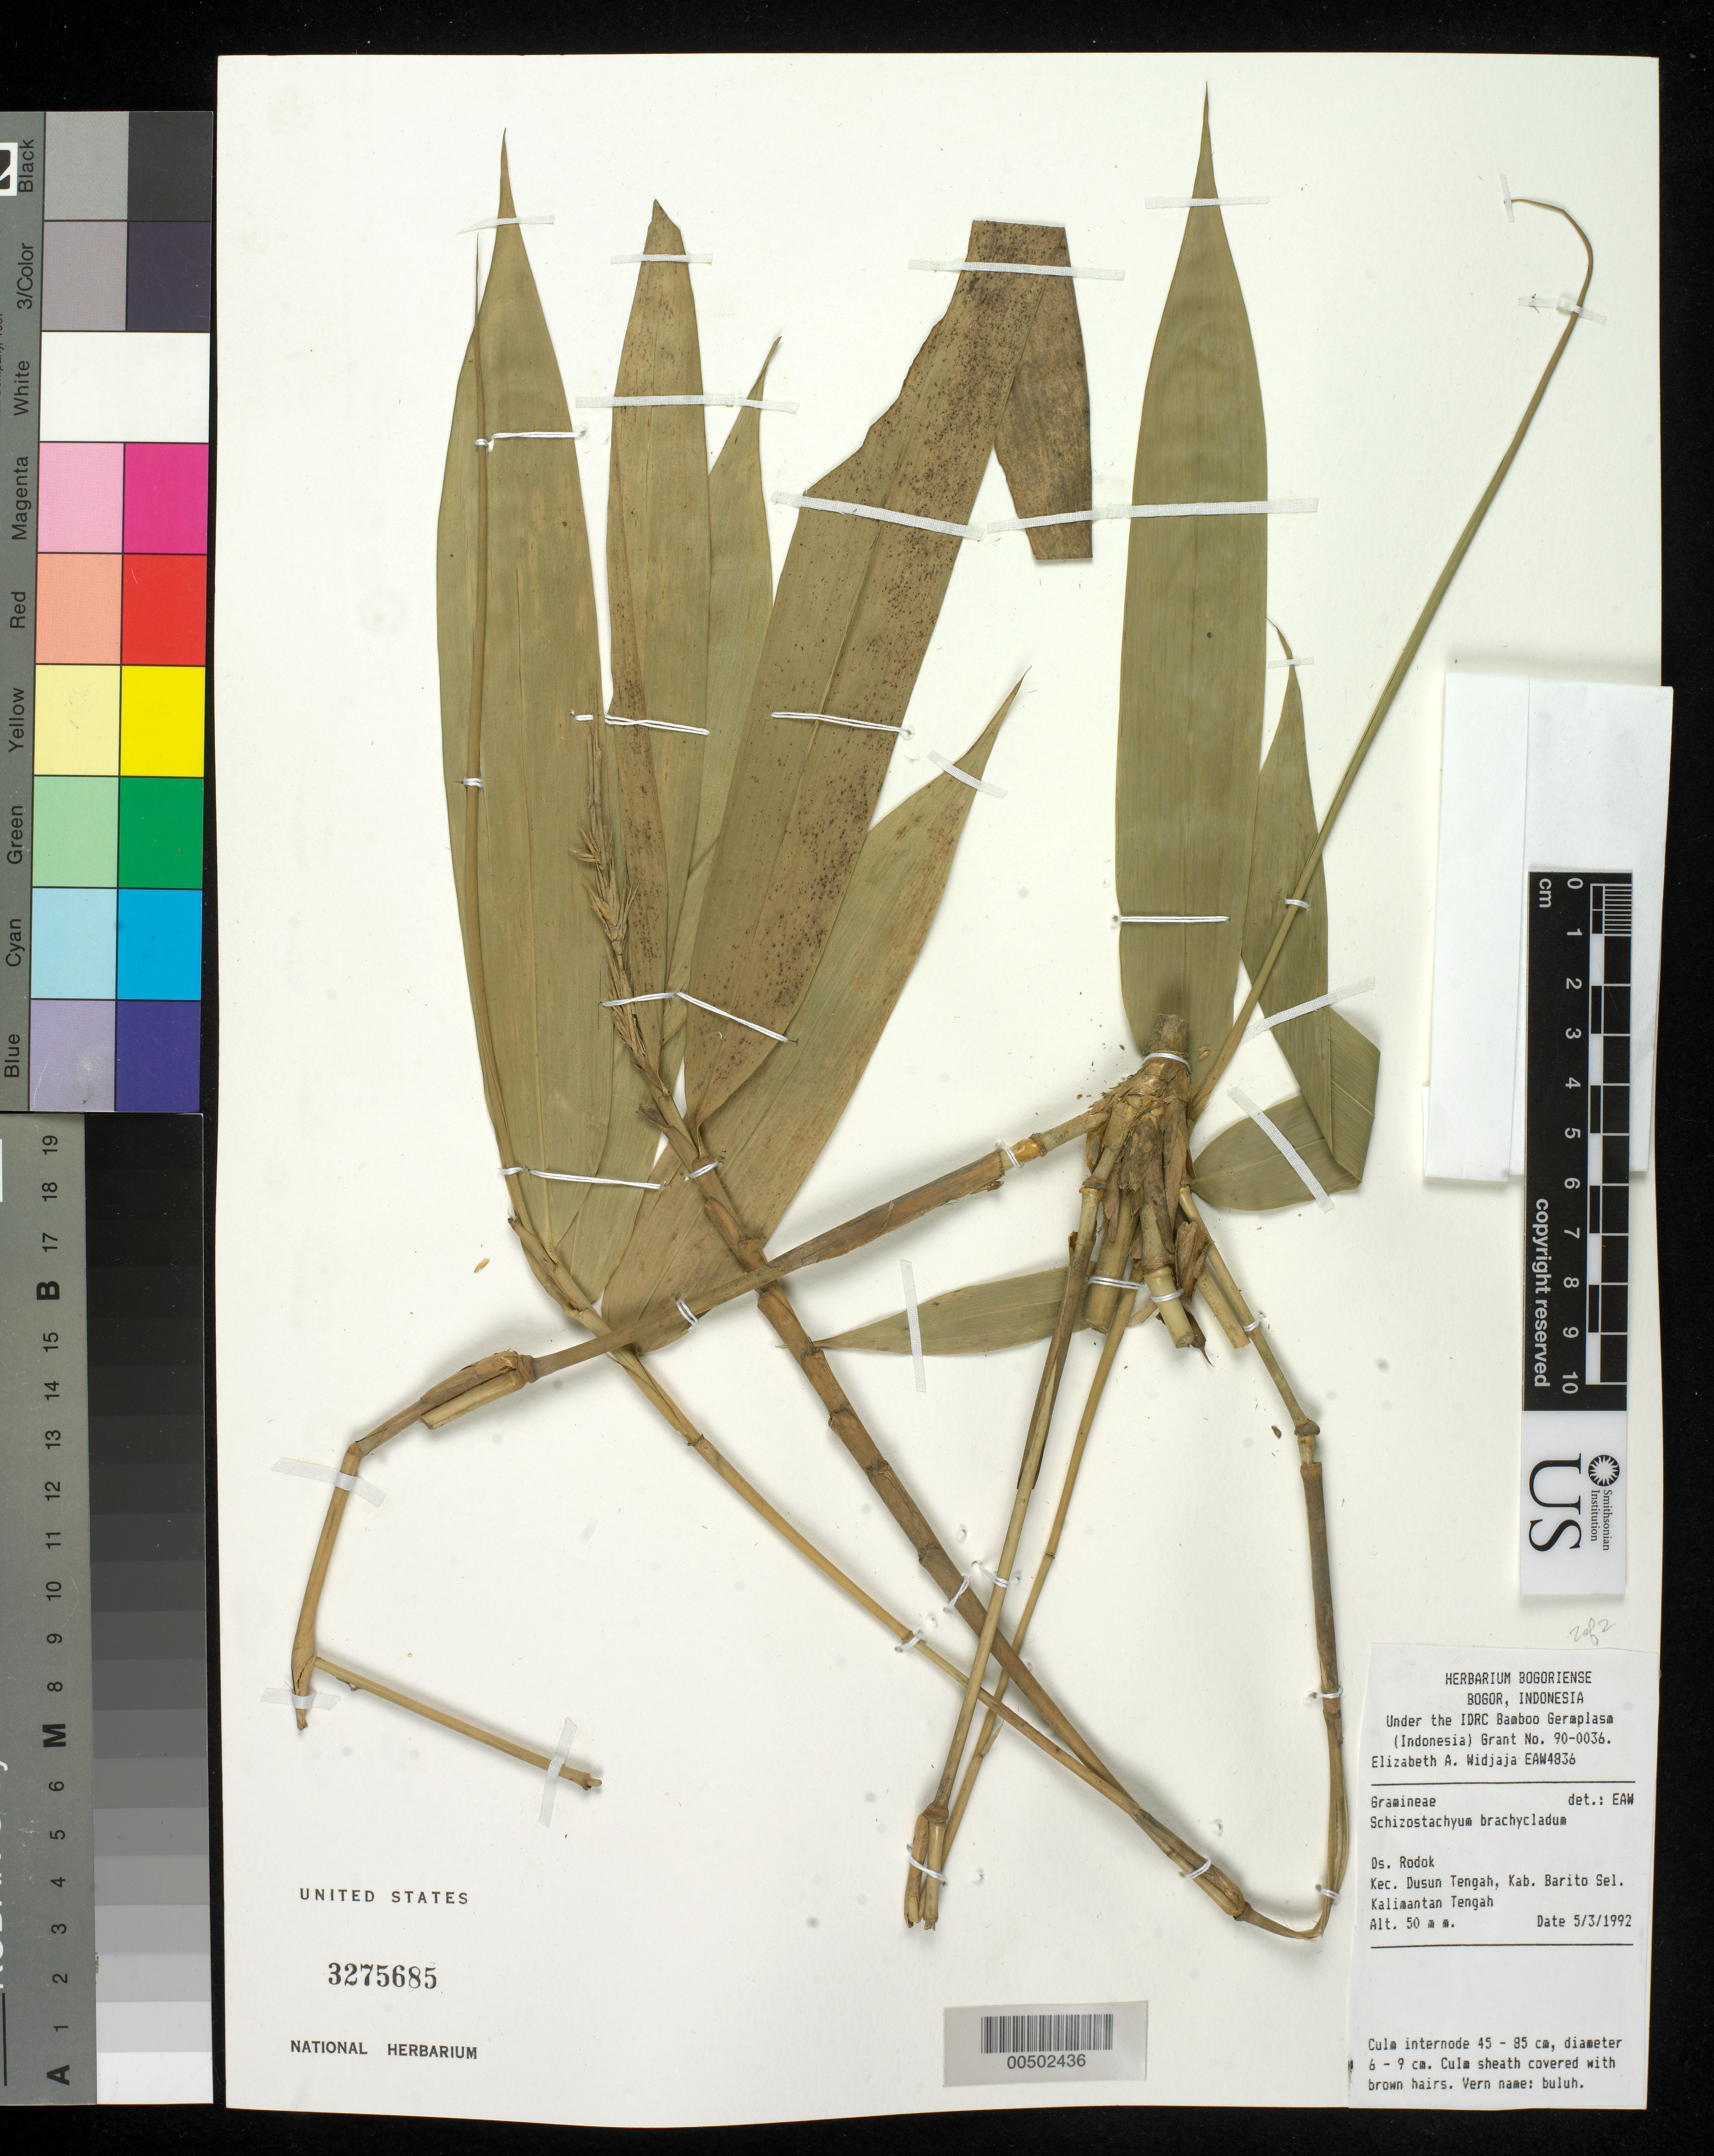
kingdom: Plantae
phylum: Tracheophyta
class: Liliopsida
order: Poales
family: Poaceae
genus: Schizostachyum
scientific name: Schizostachyum brachycladum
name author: (Kurz ex Munro) Kurz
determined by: Widjaja, E. A.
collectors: E. A. Widjaja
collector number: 4836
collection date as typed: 05 Mar 1992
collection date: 1992-03-05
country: Indonesia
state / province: Kalimantan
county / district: Kalimantan Tengah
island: Borneo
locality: Ds. Rodok, Kec. Dusun Tengah, Kab. Barito Sel.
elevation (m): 50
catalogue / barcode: US 3275685